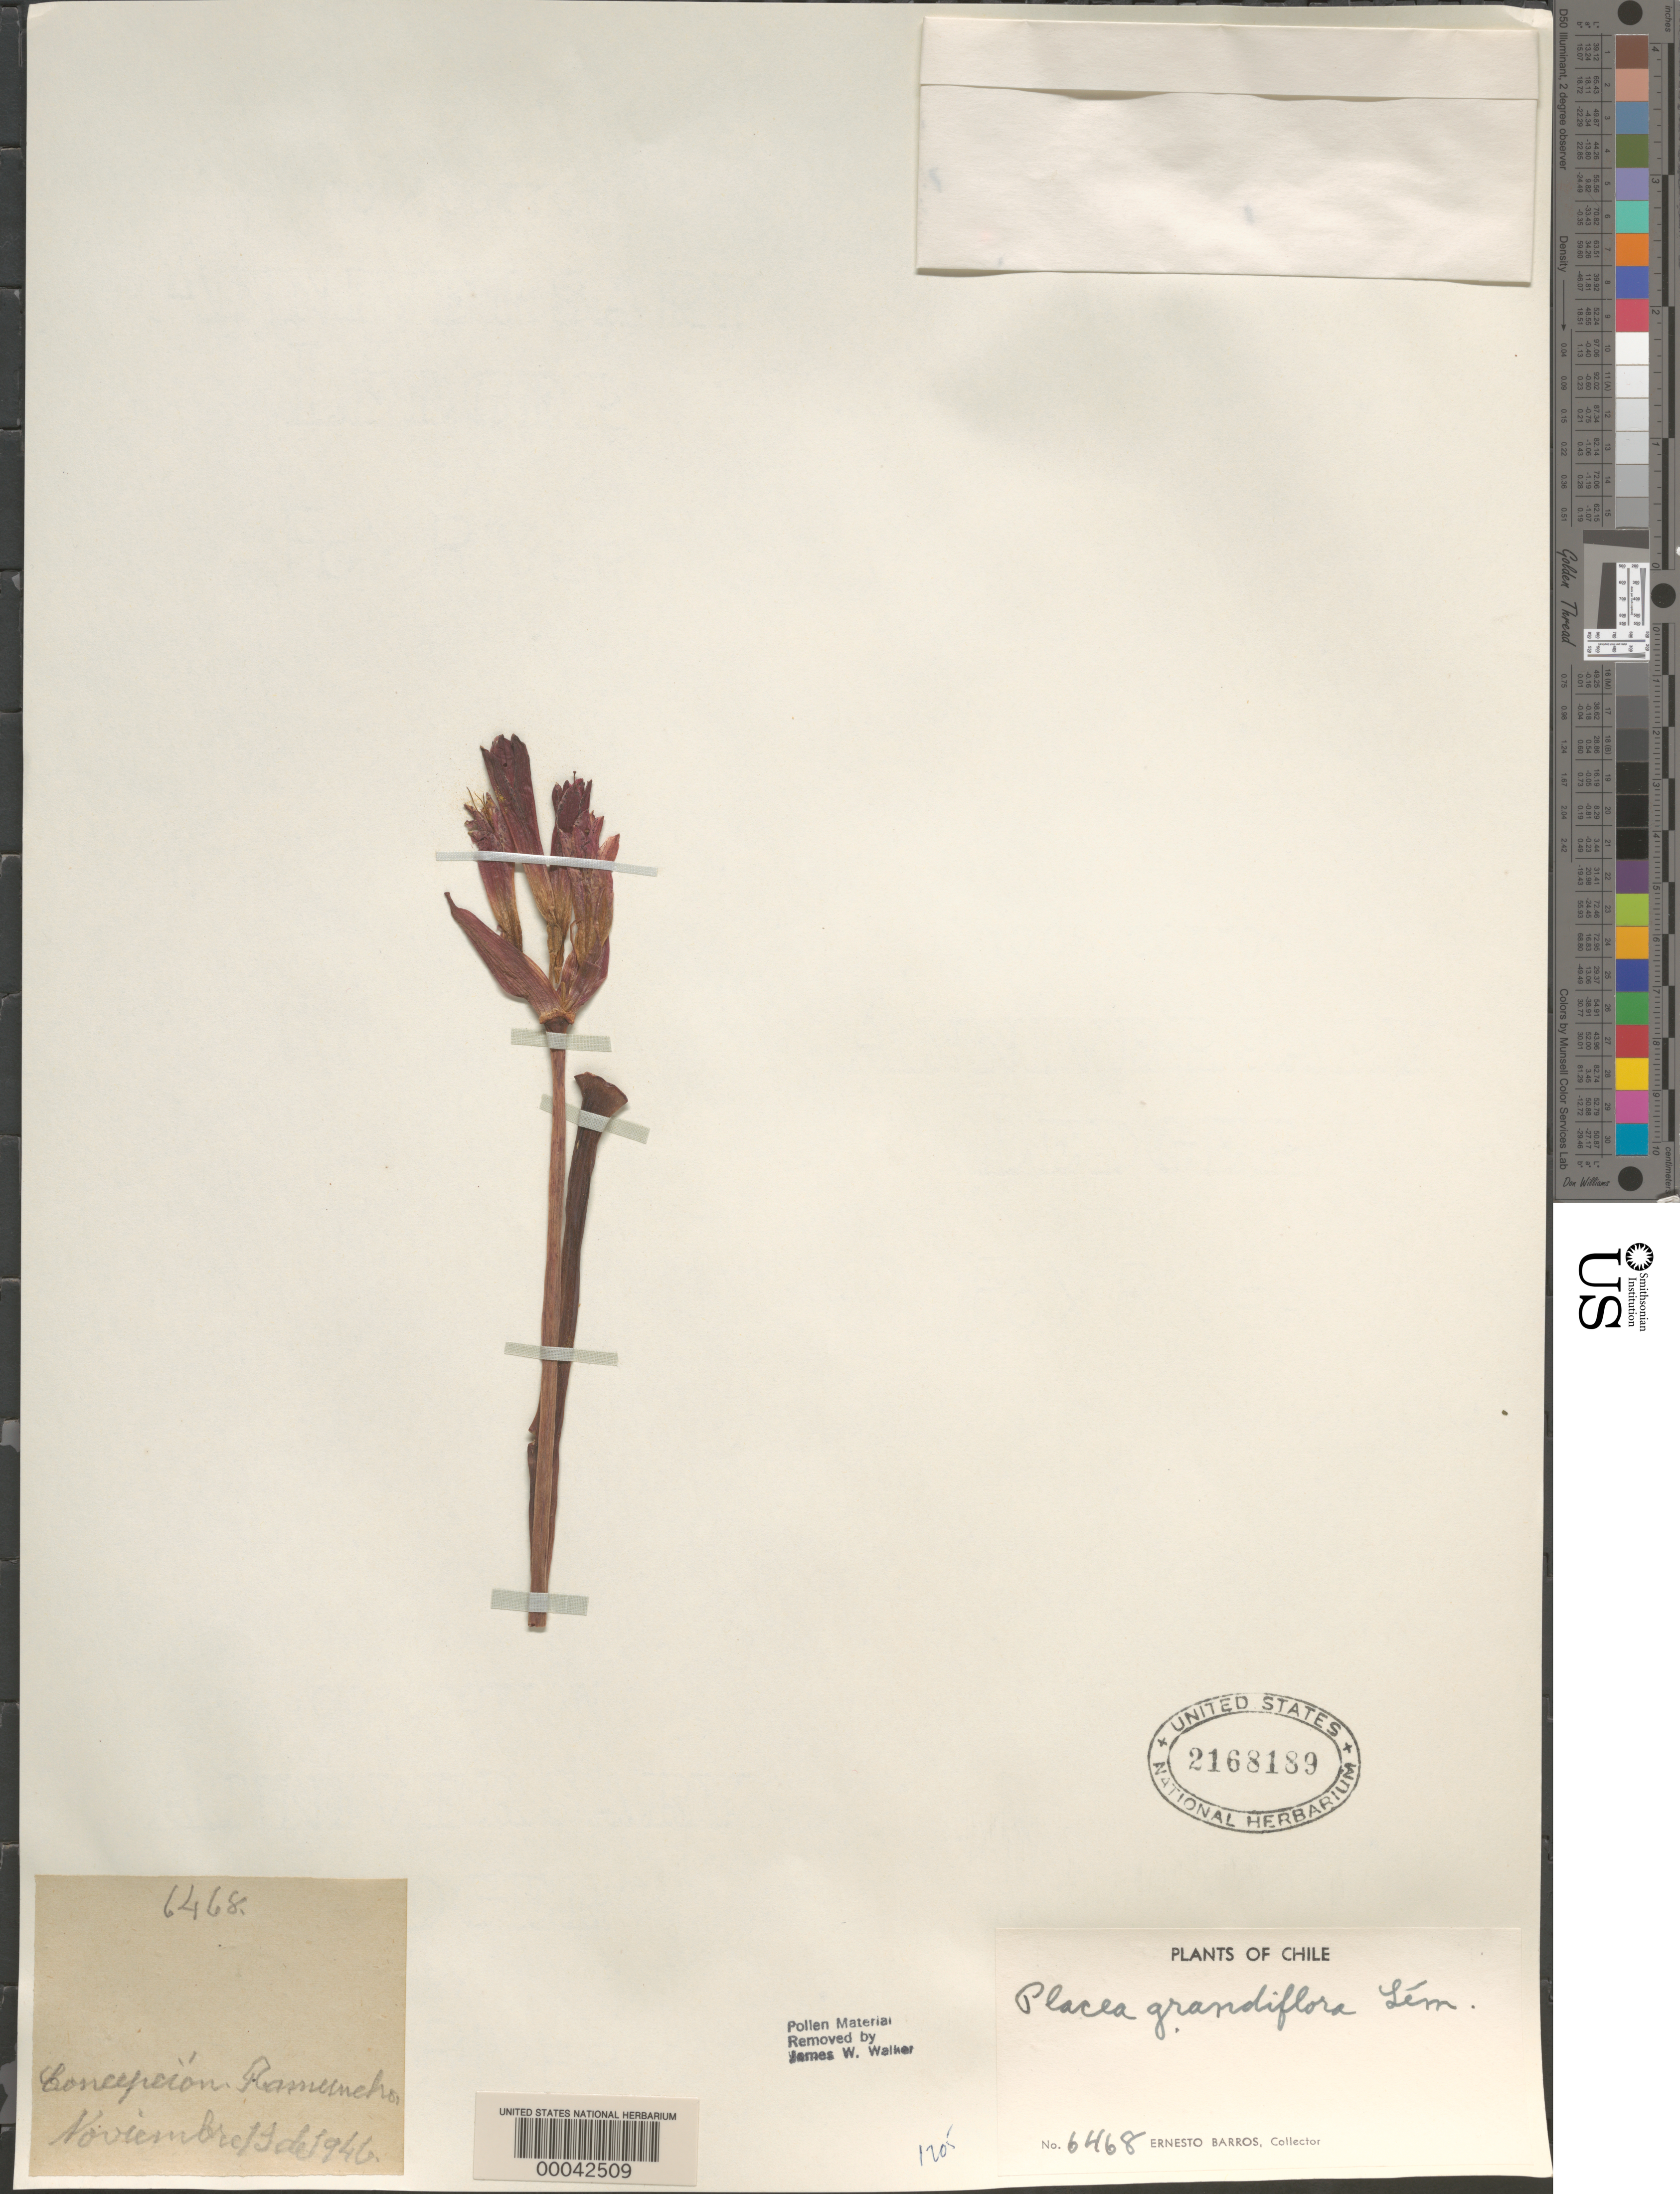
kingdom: Plantae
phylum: Tracheophyta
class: Liliopsida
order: Asparagales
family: Amaryllidaceae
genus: Placea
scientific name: Placea grandiflora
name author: Lem.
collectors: E. Barros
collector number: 6468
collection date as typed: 13 Nov 1946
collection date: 1946-11-13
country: Chile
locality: Concepicion ramuncho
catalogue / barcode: US 2168189